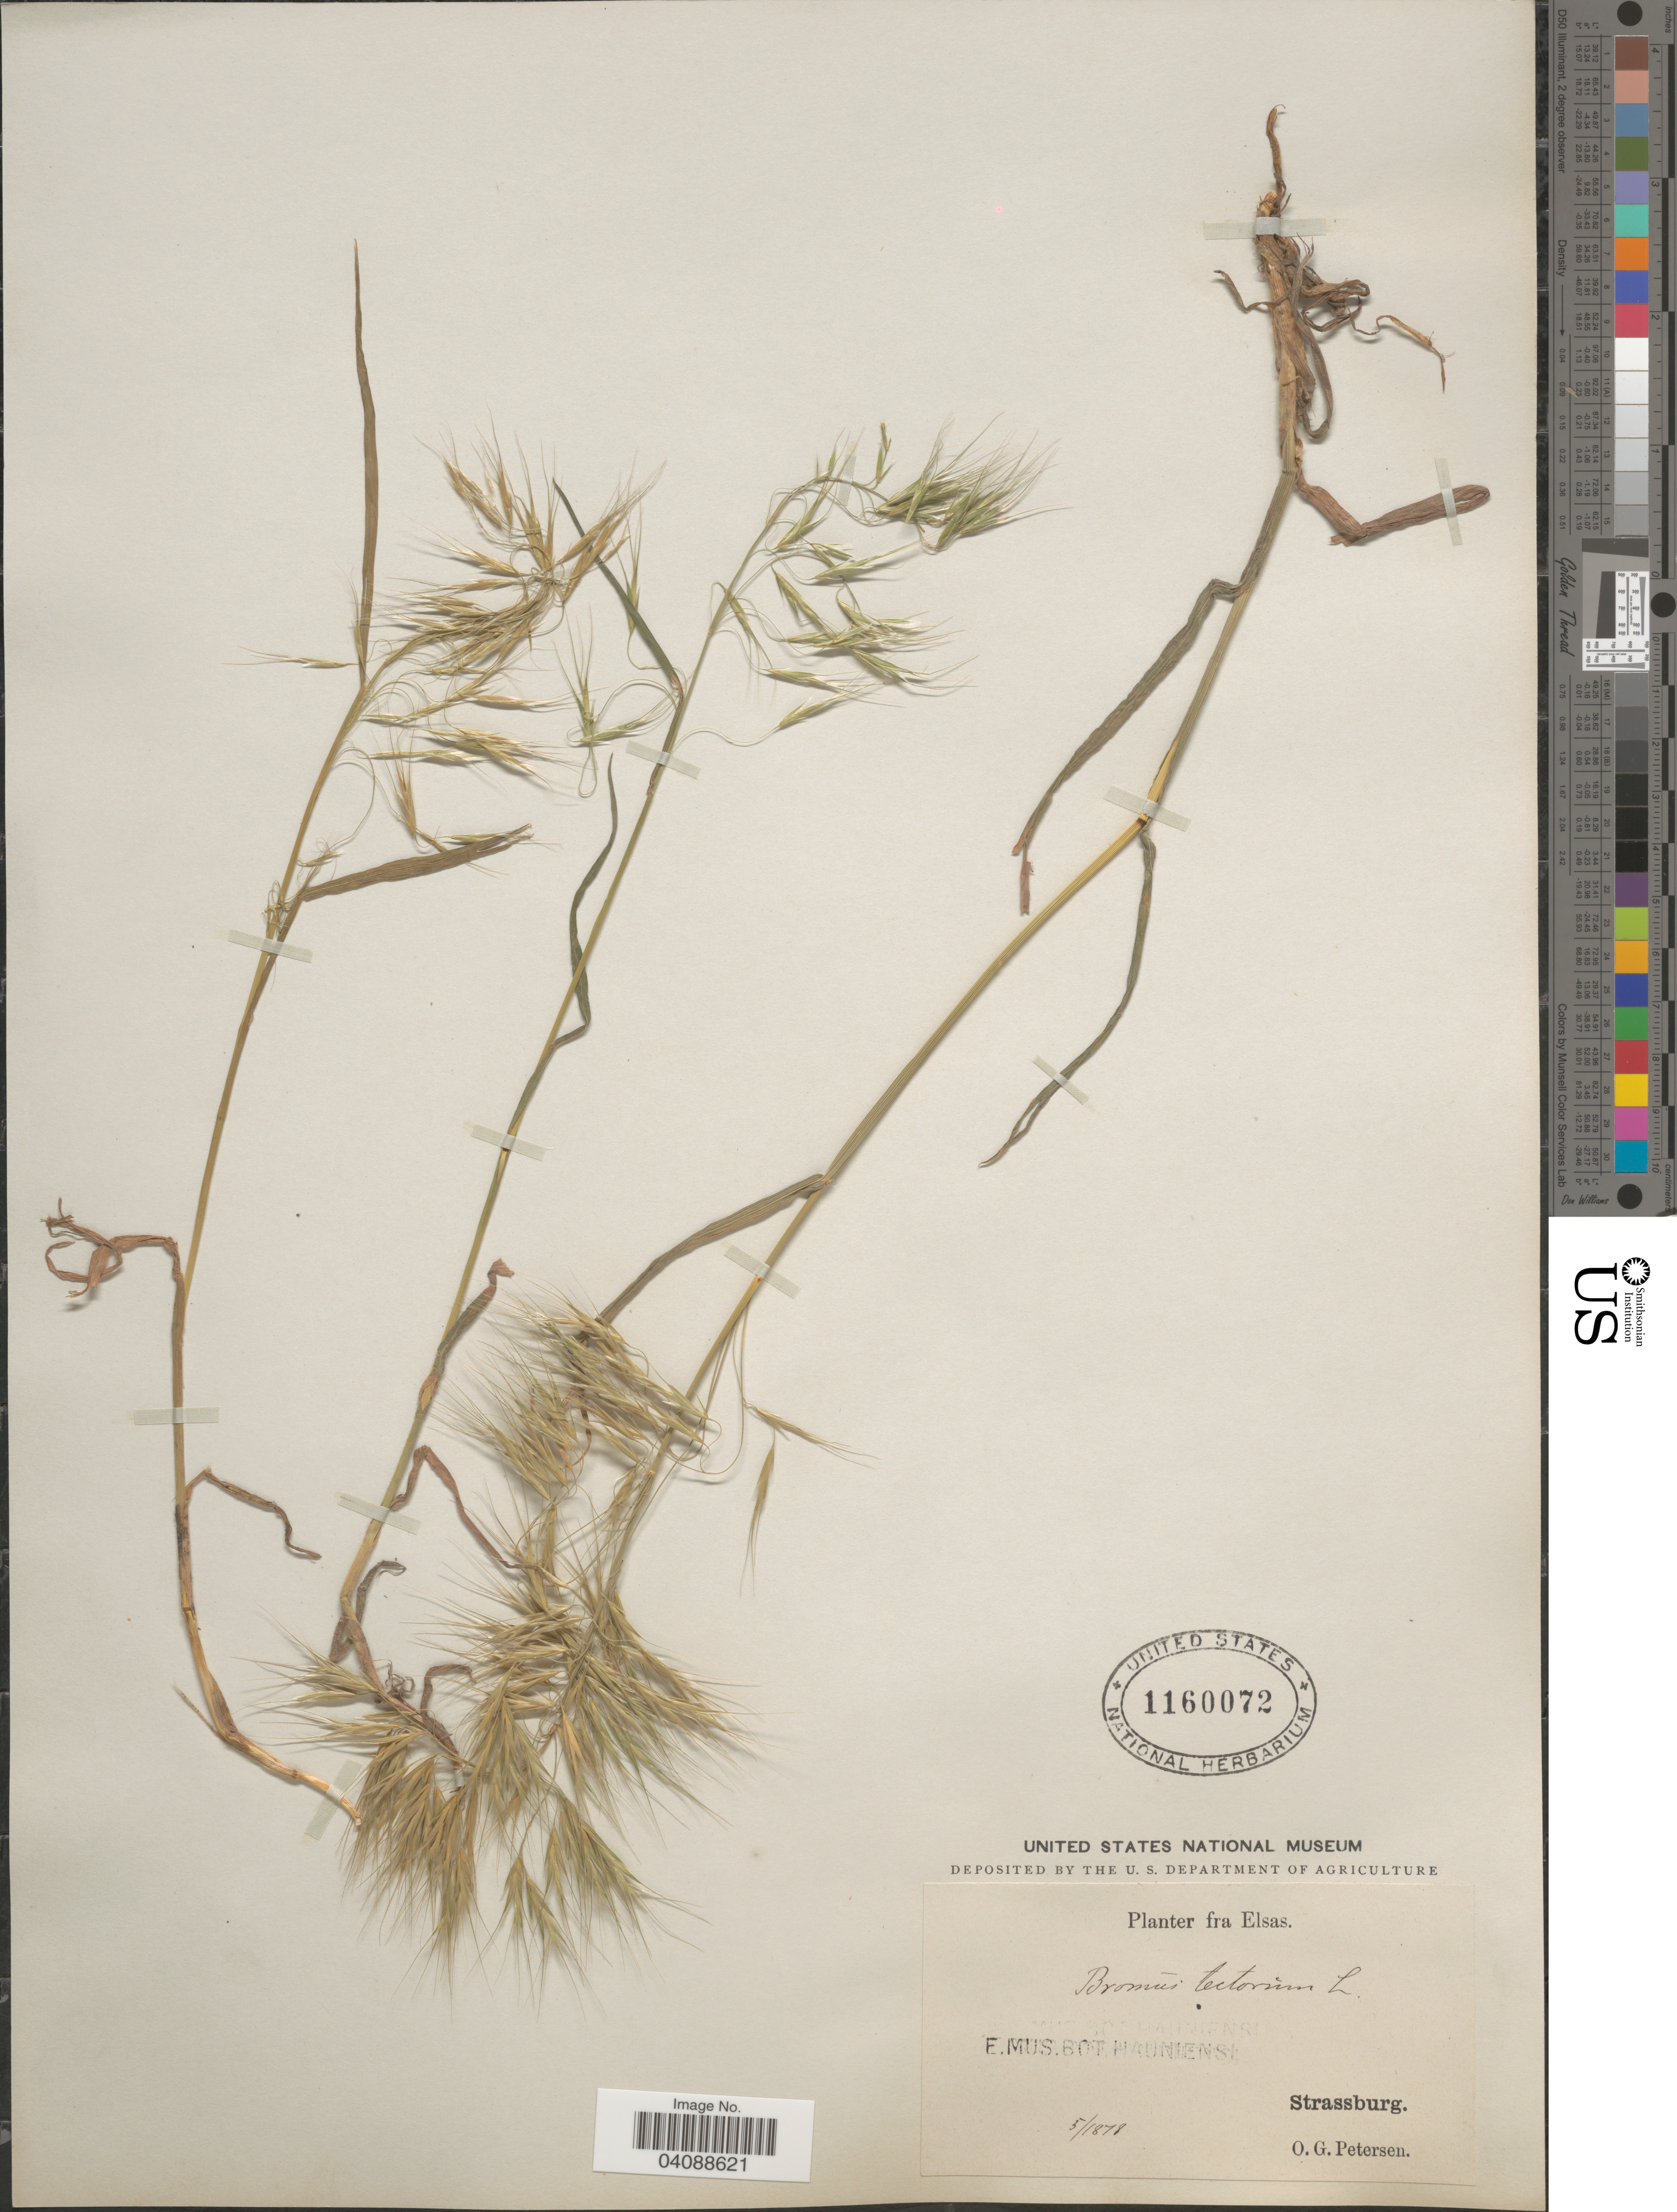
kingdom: Plantae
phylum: Tracheophyta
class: Liliopsida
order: Poales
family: Poaceae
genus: Bromus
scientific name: Bromus tectorum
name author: L.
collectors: O. G. Petersen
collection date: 1878-05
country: France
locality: Fra Elsas. Strassburg.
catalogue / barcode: US 1160072